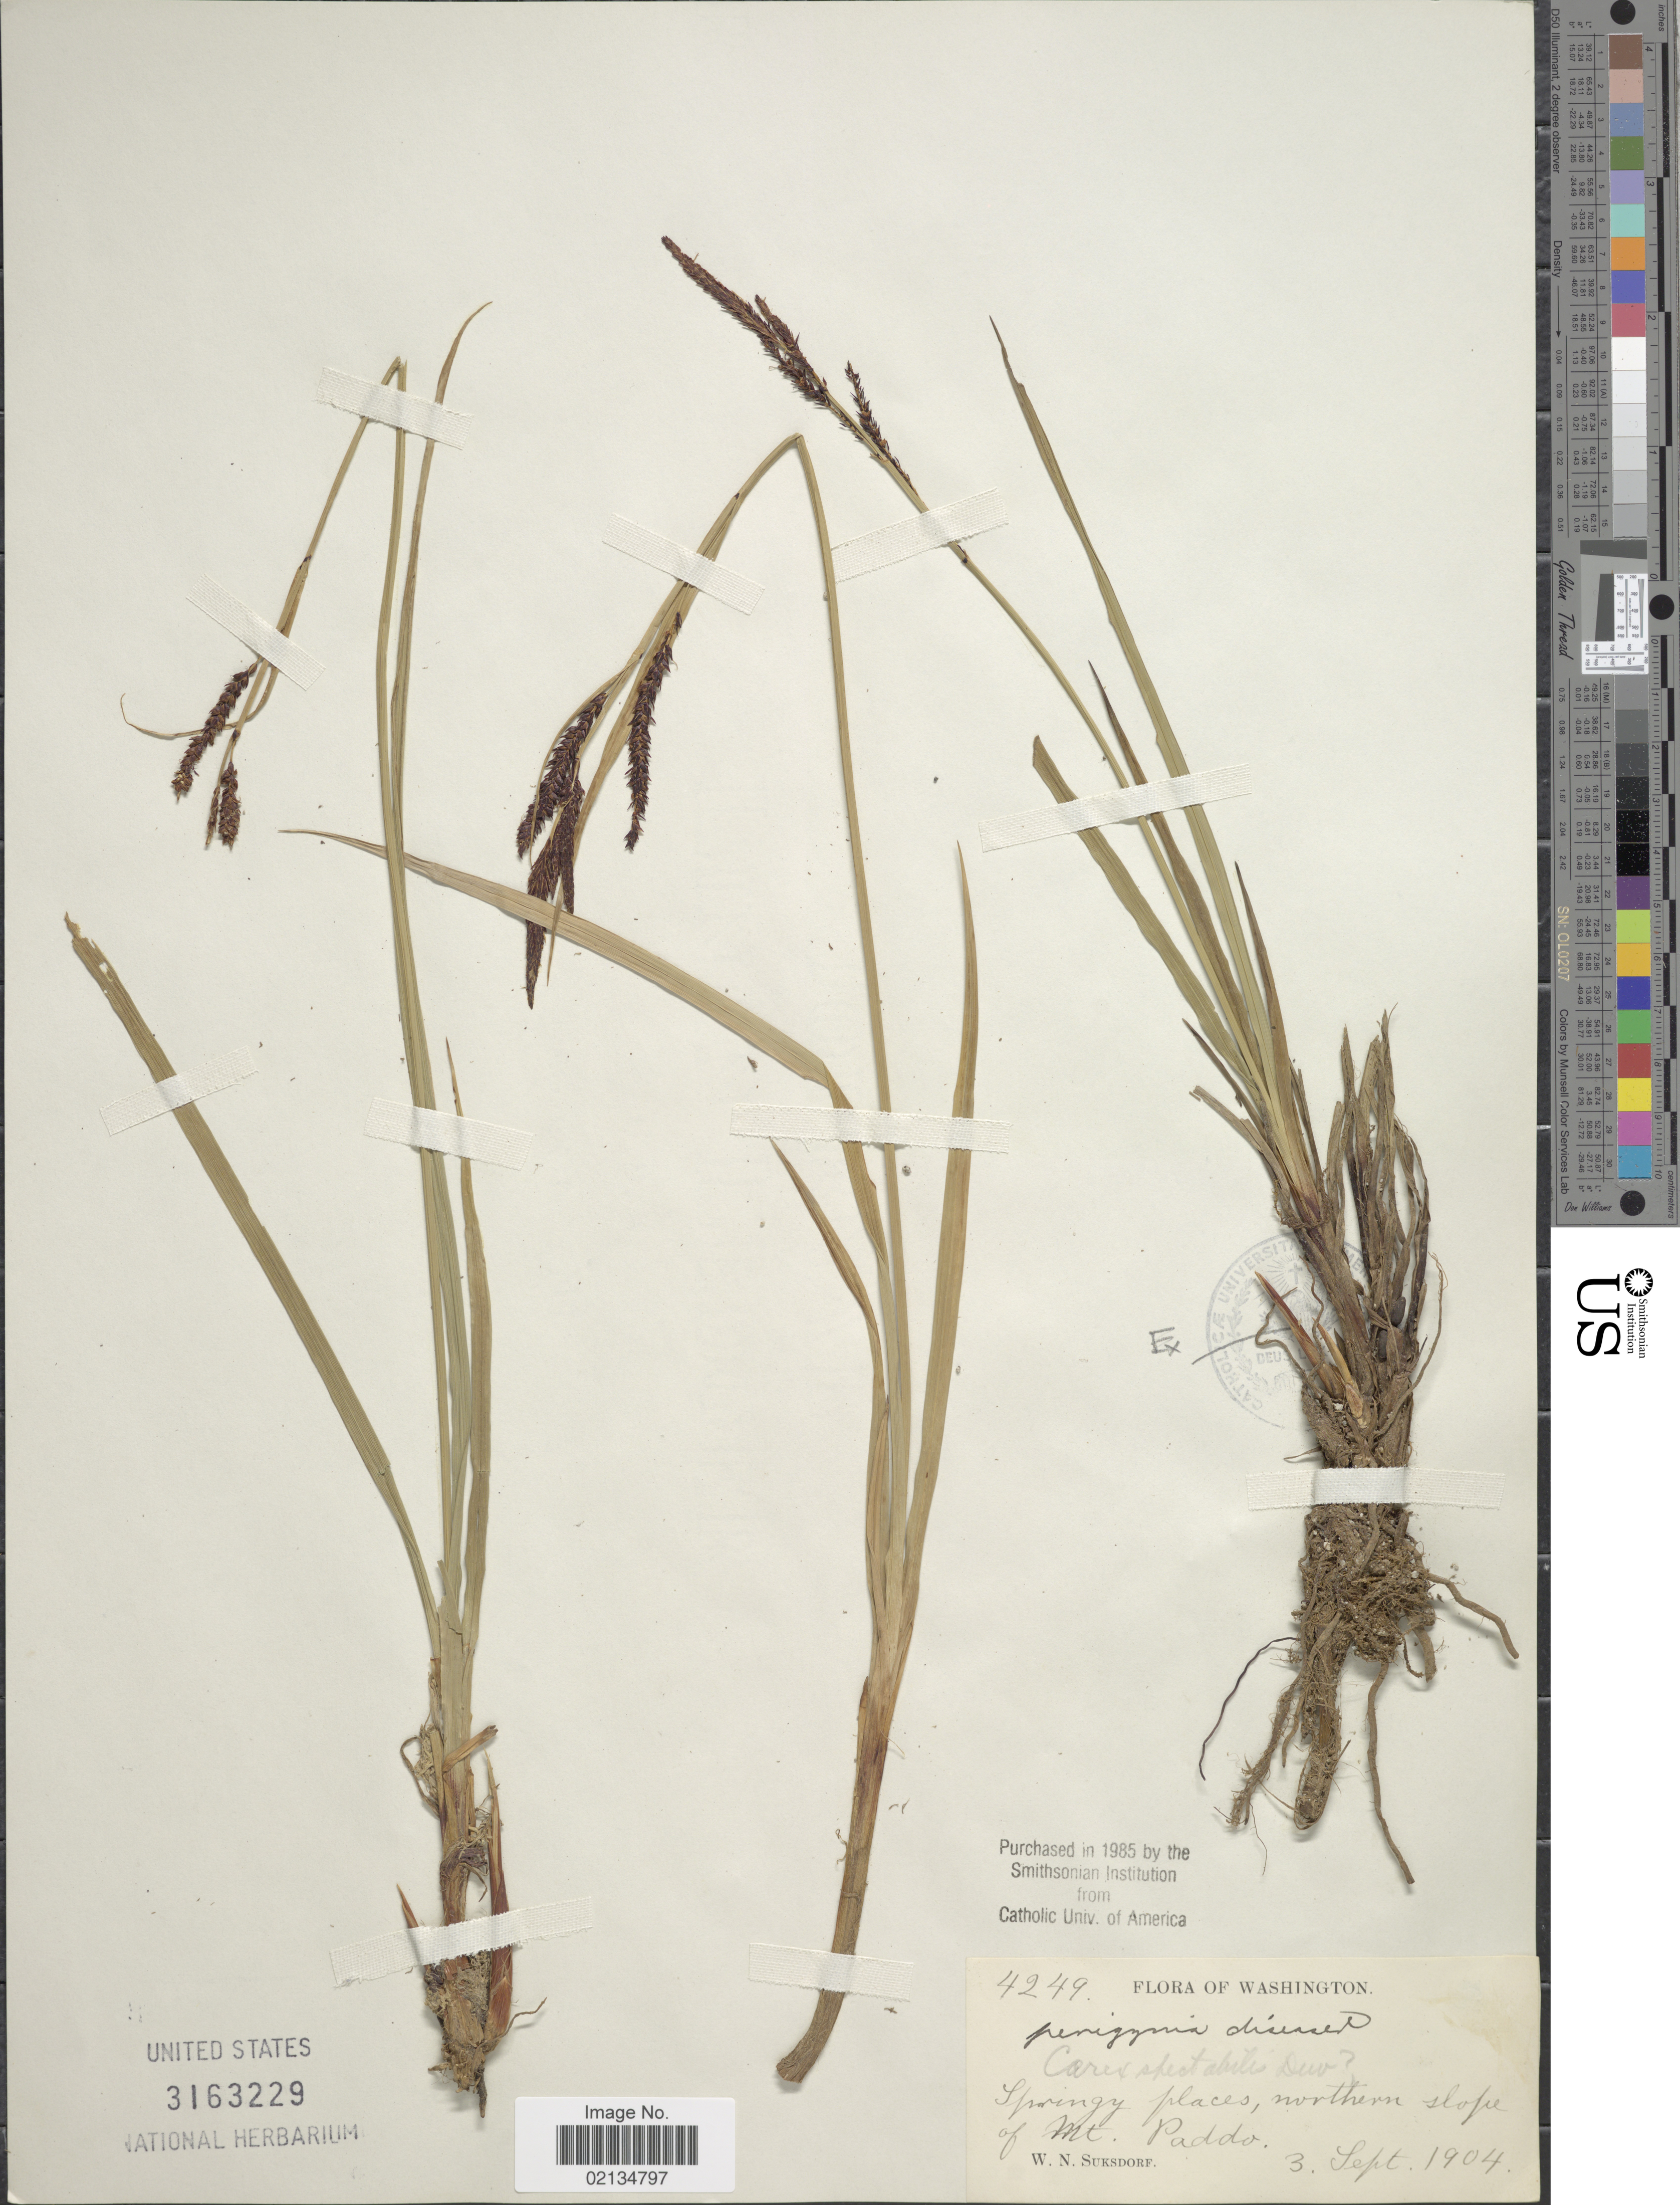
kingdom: Plantae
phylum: Tracheophyta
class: Liliopsida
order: Poales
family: Cyperaceae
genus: Carex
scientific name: Carex spectabilis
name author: Dewey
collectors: W. N. Suksdorf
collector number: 4249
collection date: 1904-09-03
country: United States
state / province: Washington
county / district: Skamania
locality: Springy places, northern slope of Mt. Paddo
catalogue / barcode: US 3163229